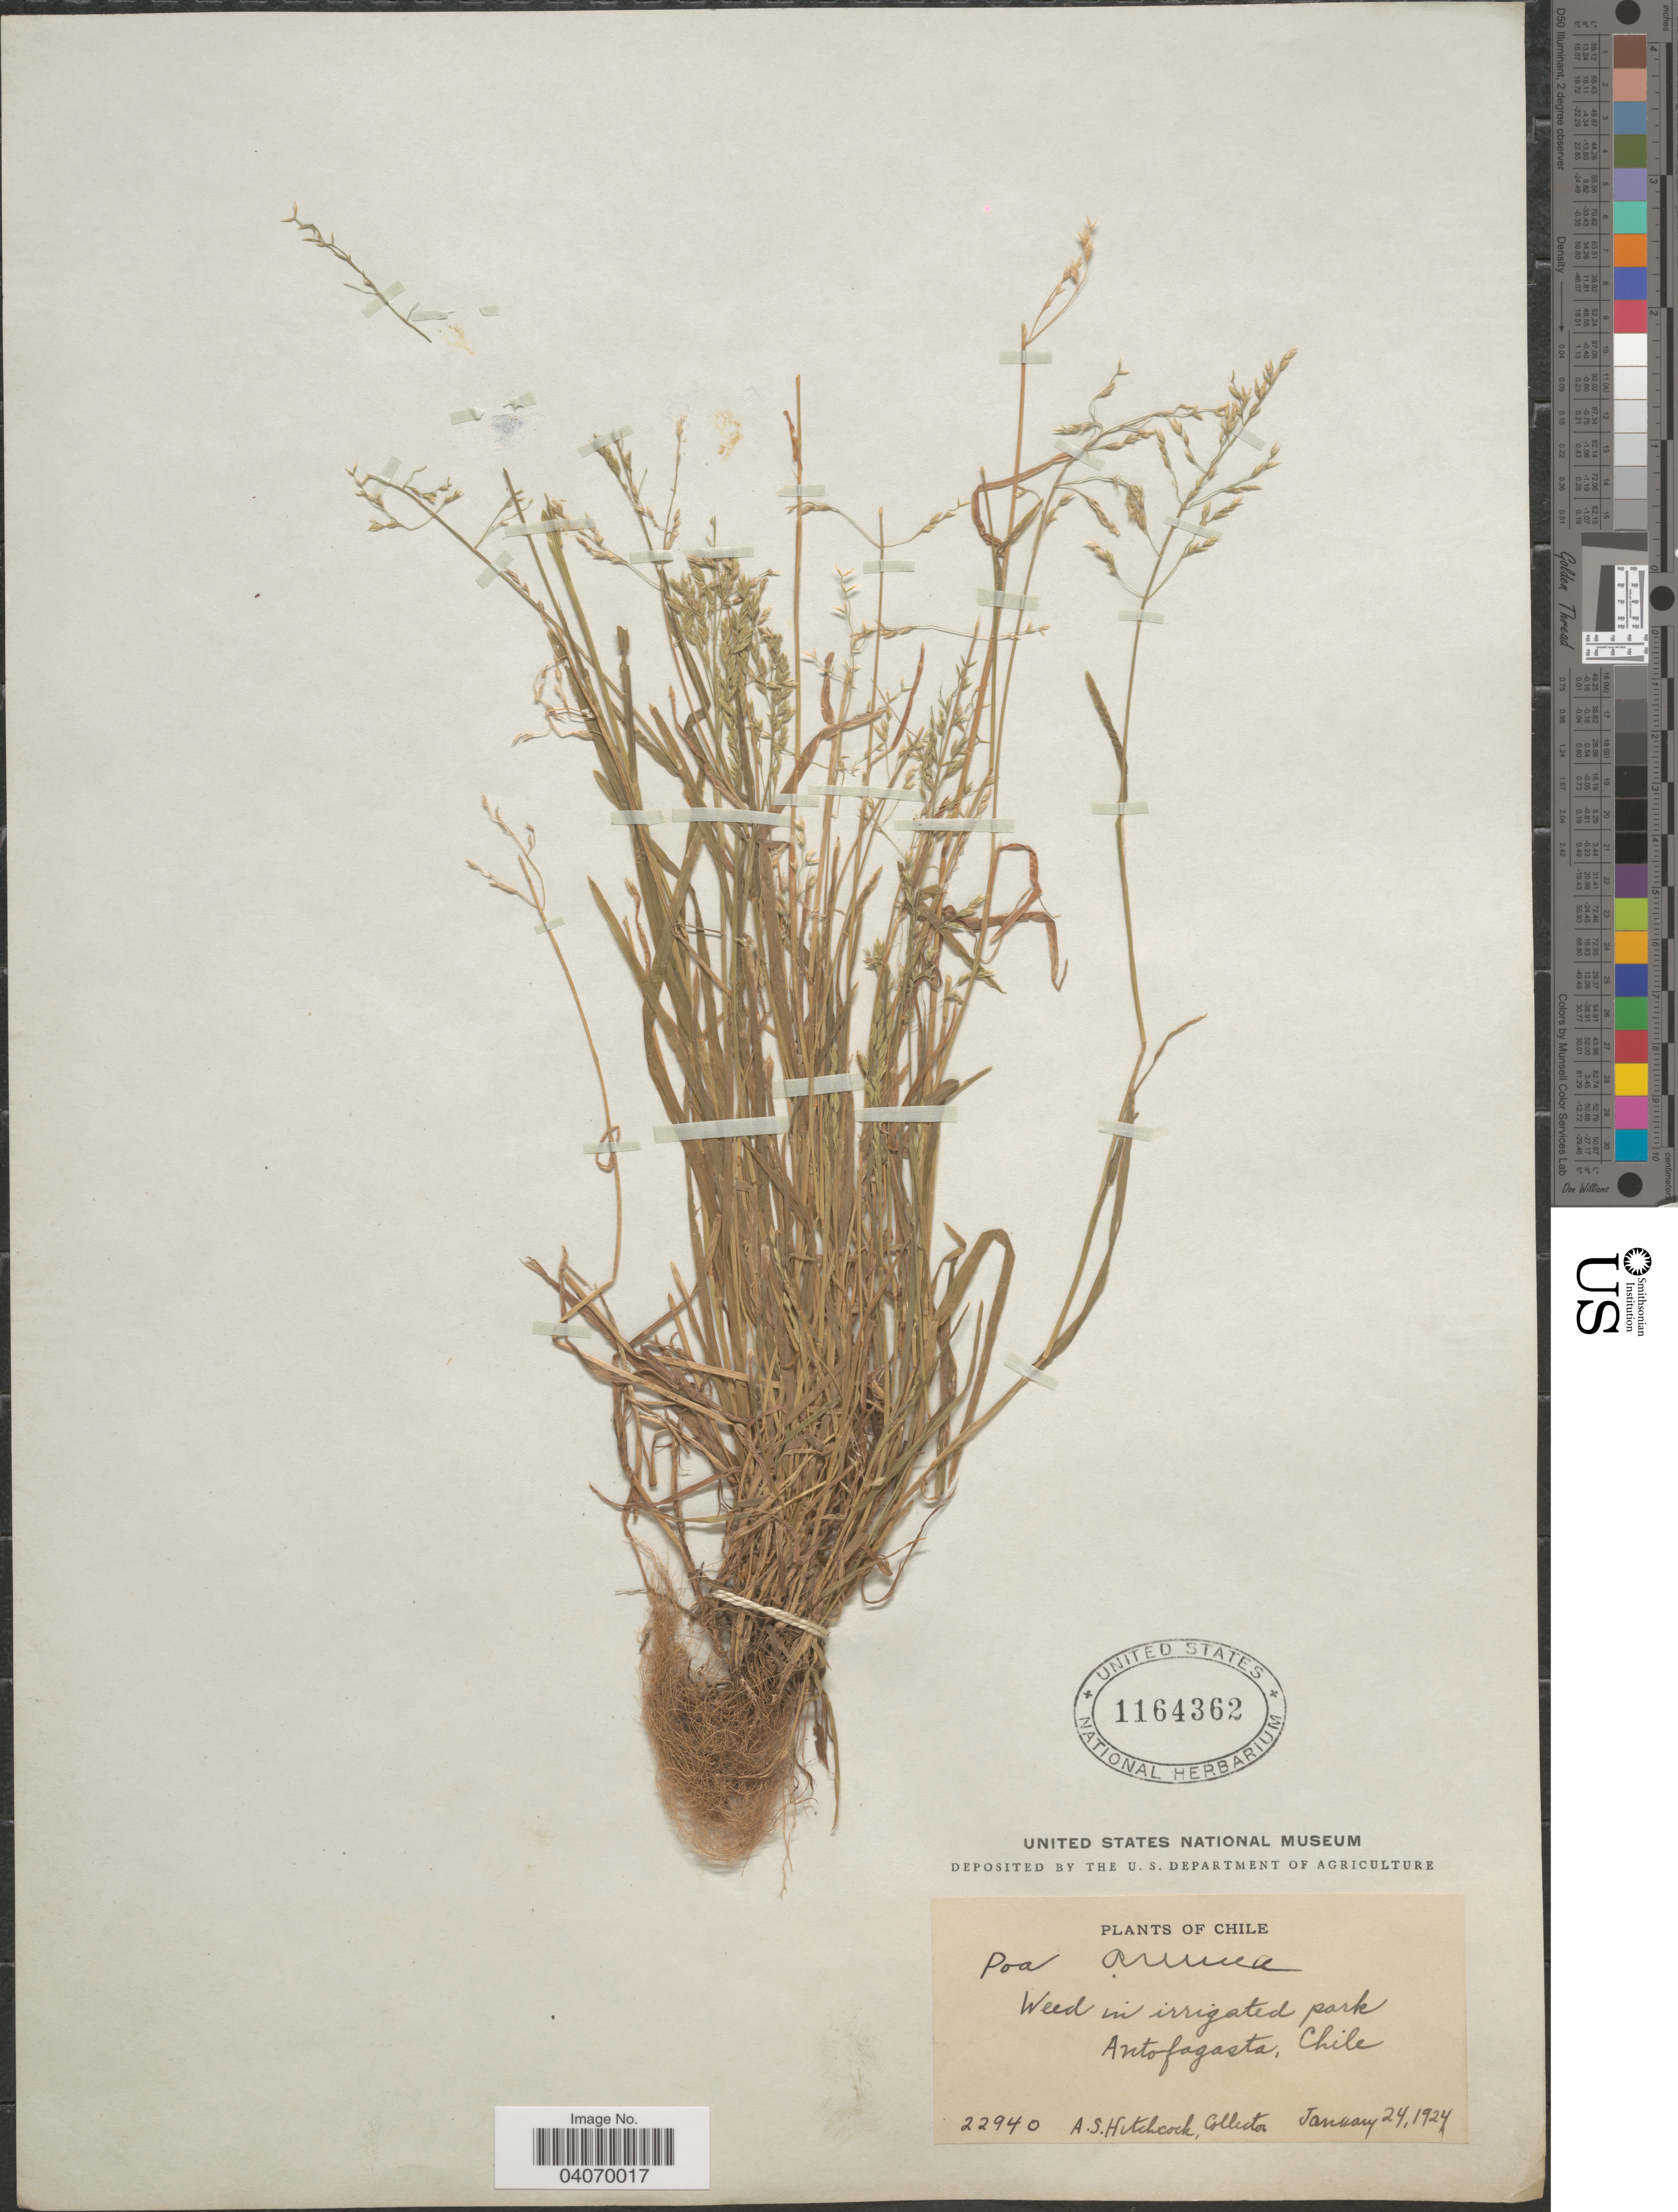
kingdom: Plantae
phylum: Tracheophyta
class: Liliopsida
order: Poales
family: Poaceae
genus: Poa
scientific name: Poa annua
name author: L.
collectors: A. S. Hitchcock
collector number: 22940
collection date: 1924-01-24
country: Chile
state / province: Antofagasta (II)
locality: Antofagasta.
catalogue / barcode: US 1164362